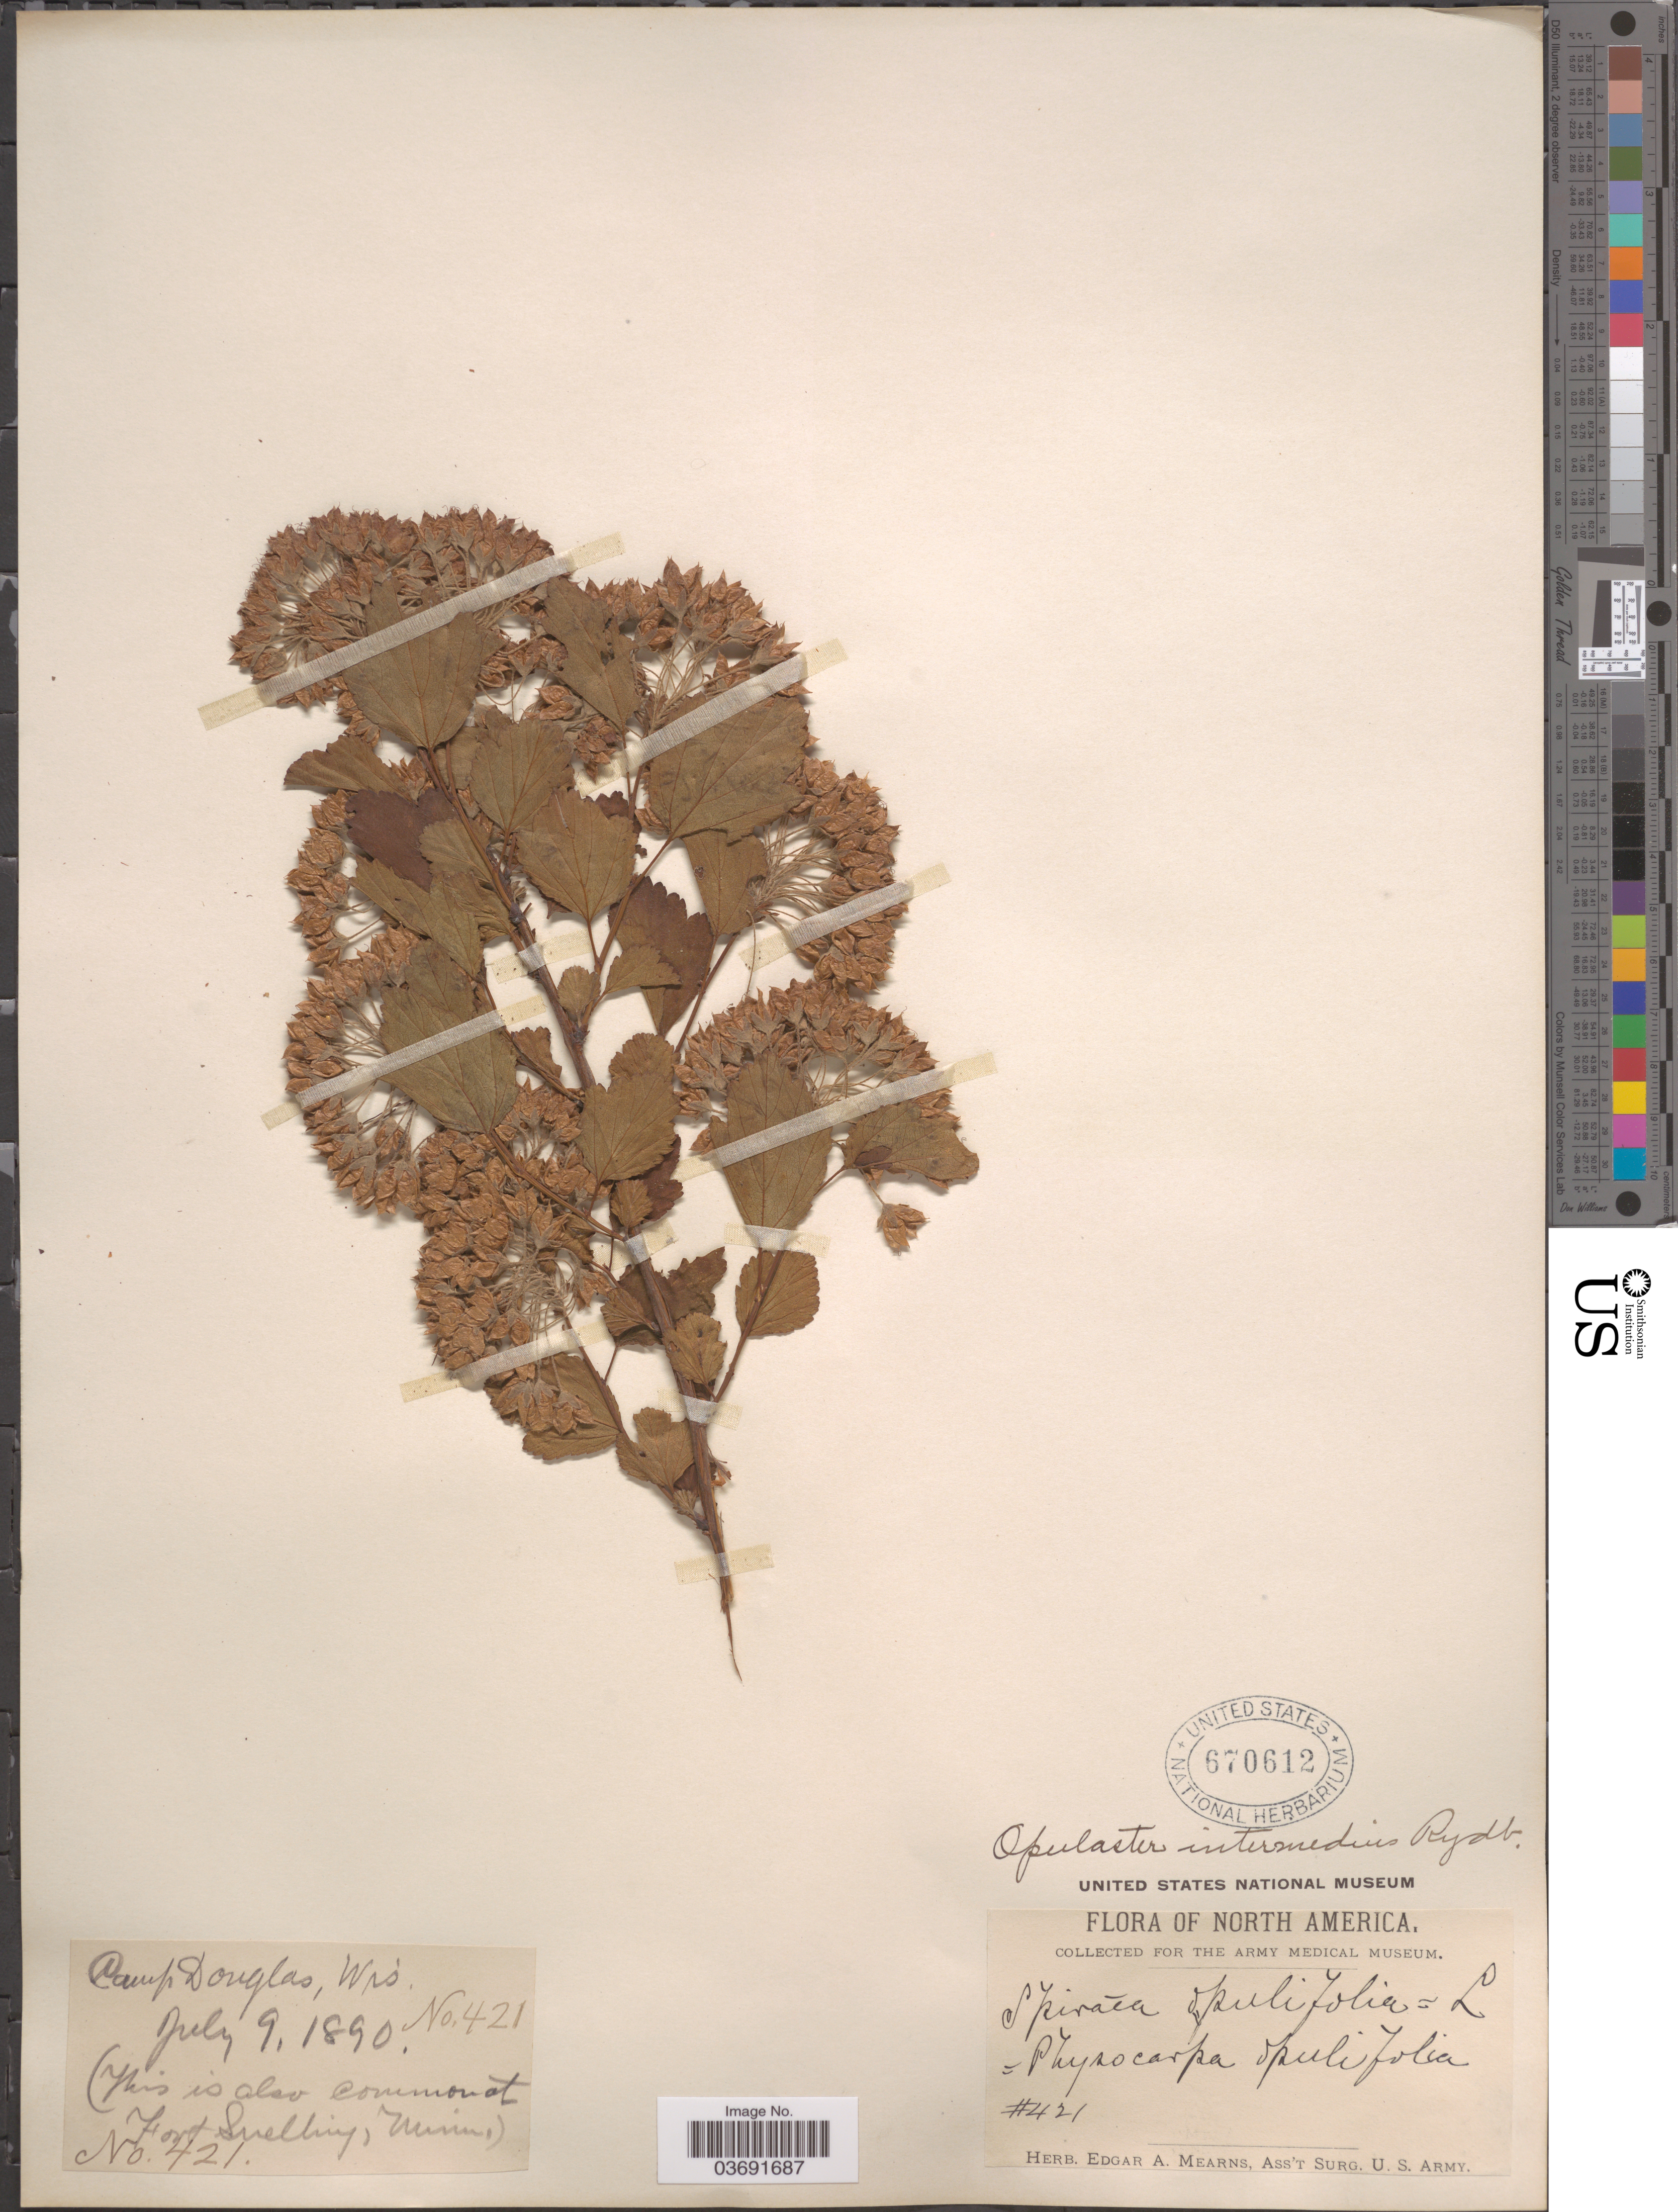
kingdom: Plantae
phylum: Tracheophyta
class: Magnoliopsida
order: Rosales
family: Rosaceae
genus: Physocarpus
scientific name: Physocarpus intermedius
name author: (Rydb.) C.K. Schneid.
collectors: ex herb. Edgar A. Mearns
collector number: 421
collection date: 1890-07-09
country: United States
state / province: Wisconsin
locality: Camp Douglas.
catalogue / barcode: US 670612